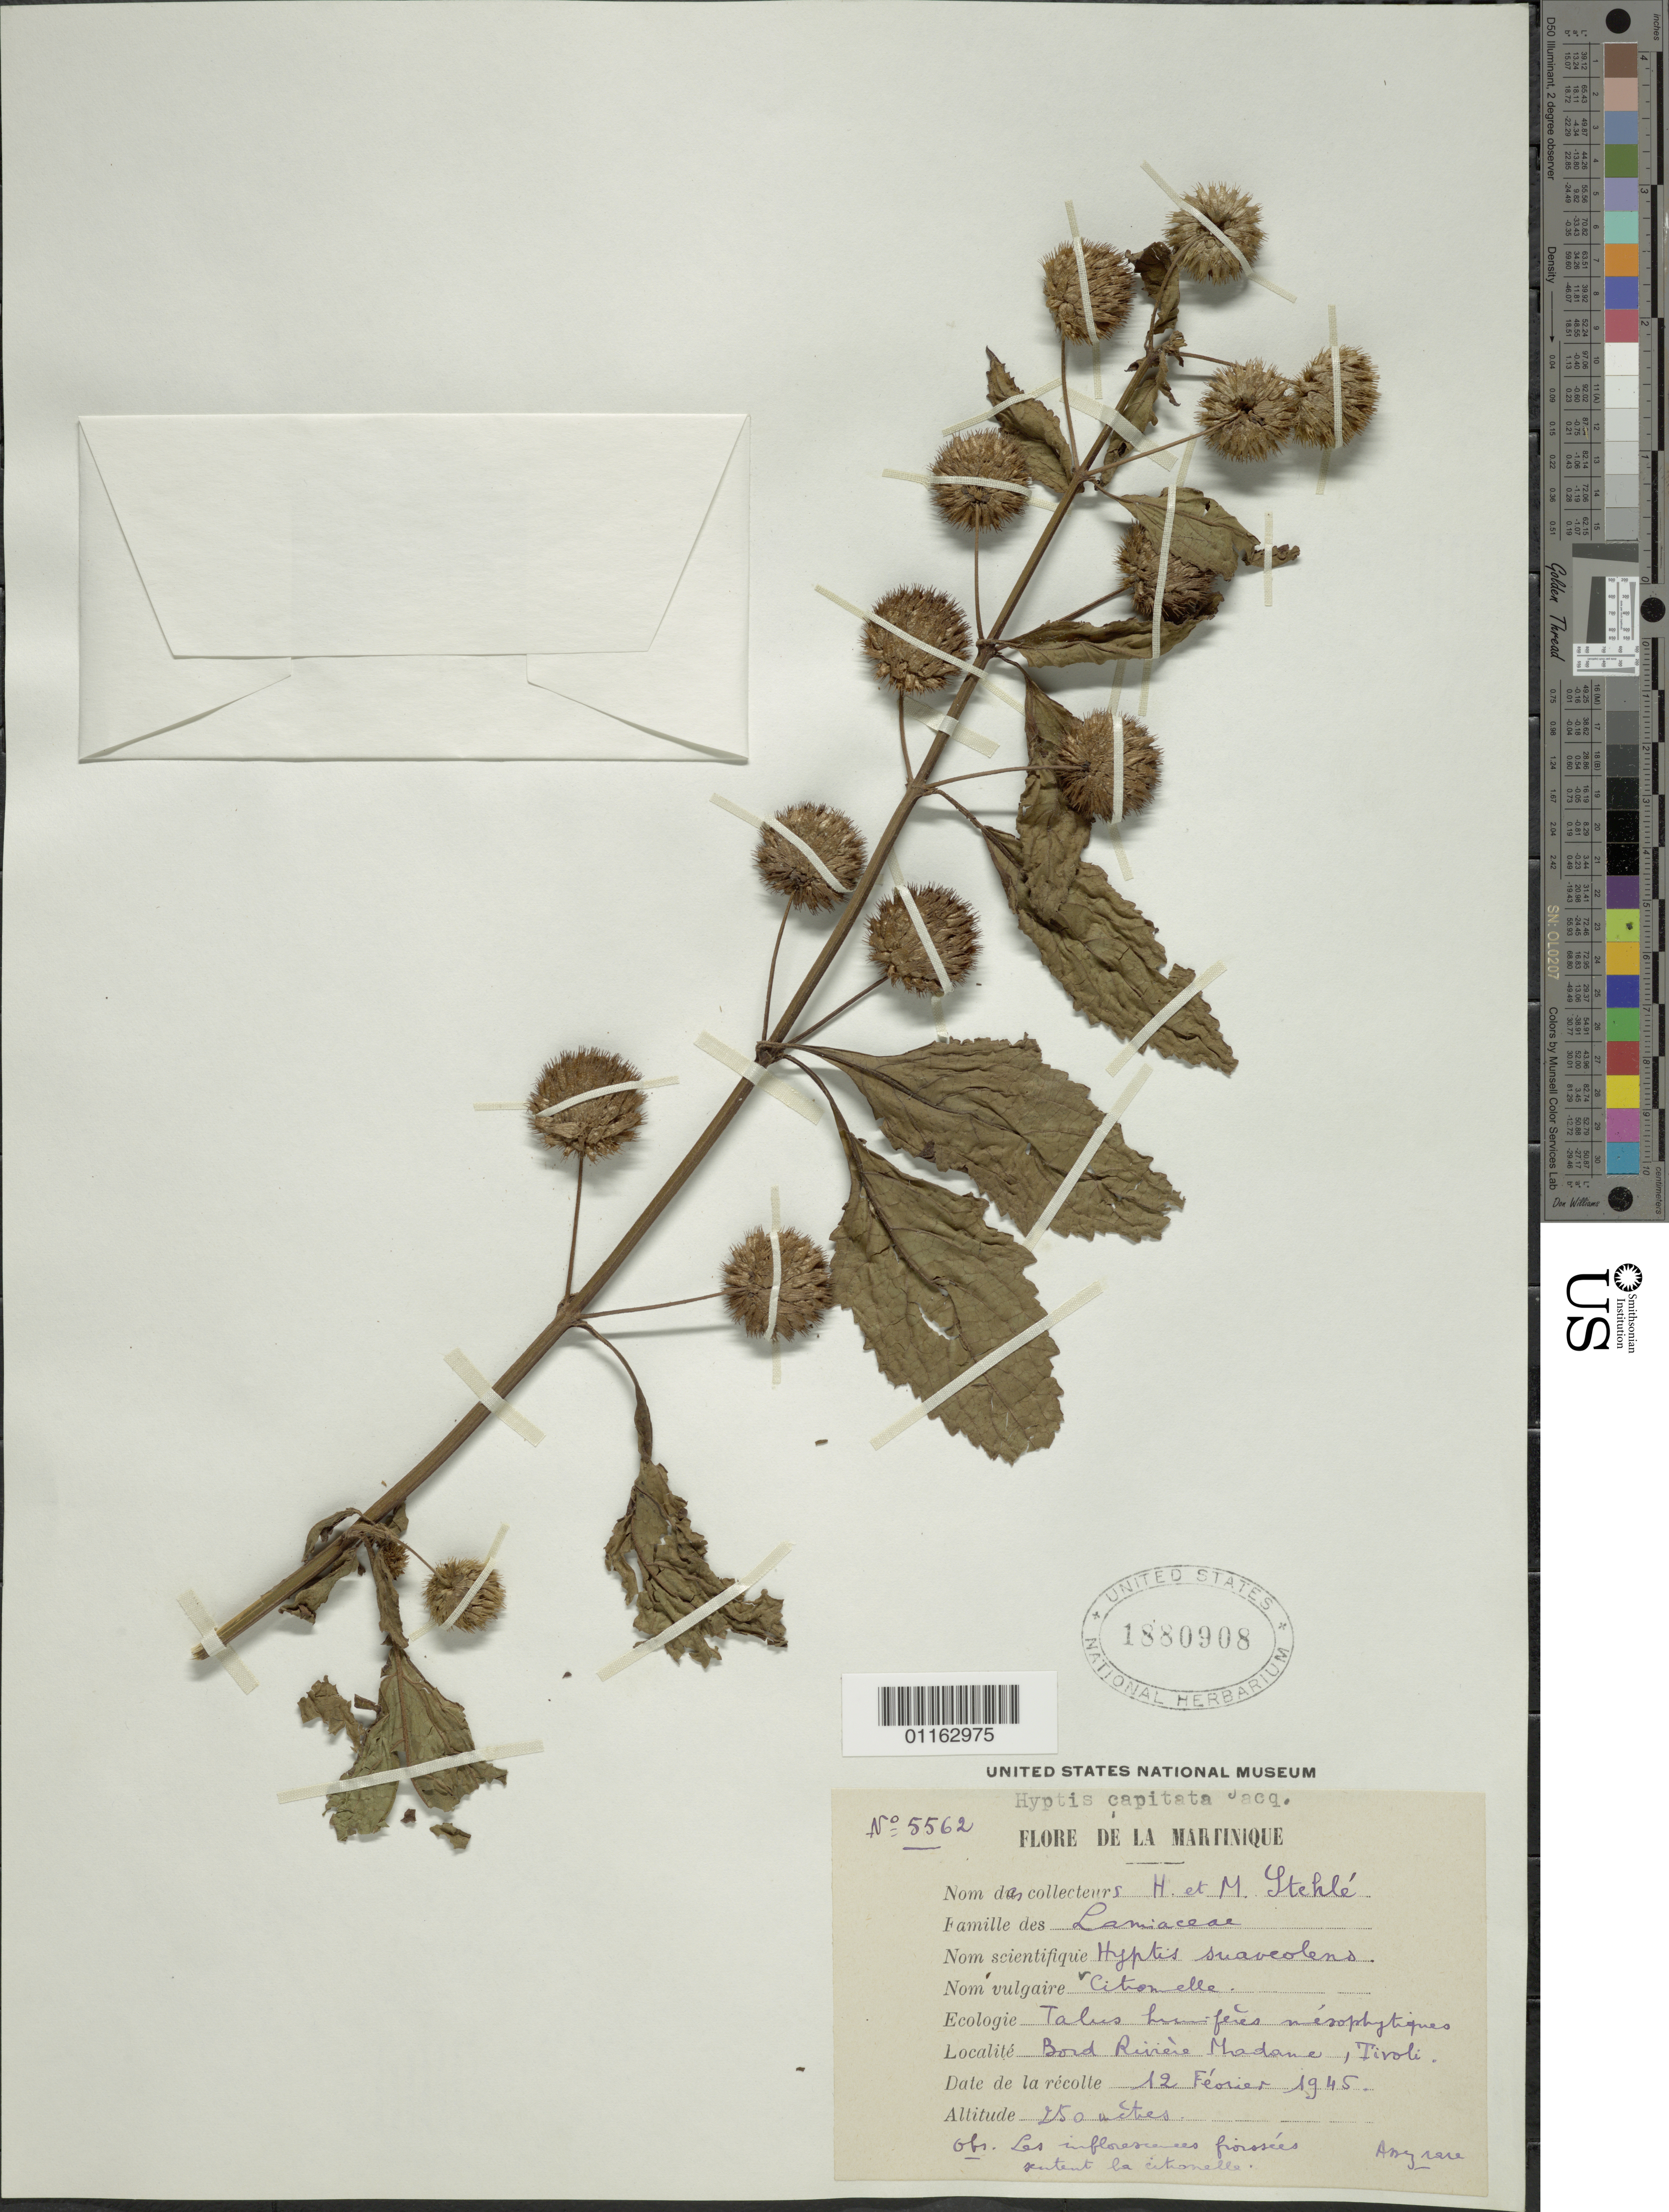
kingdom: Plantae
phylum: Tracheophyta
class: Magnoliopsida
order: Lamiales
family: Lamiaceae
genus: Hyptis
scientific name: Hyptis capitata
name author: Jacq.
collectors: H. Stehlé & M. Stehlé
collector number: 5562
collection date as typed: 12 Feb 1945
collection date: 1945-02-12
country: Martinique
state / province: Fort-de-France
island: Martinique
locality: Bord Riviere Madame, Tivoli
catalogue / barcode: US 1880908